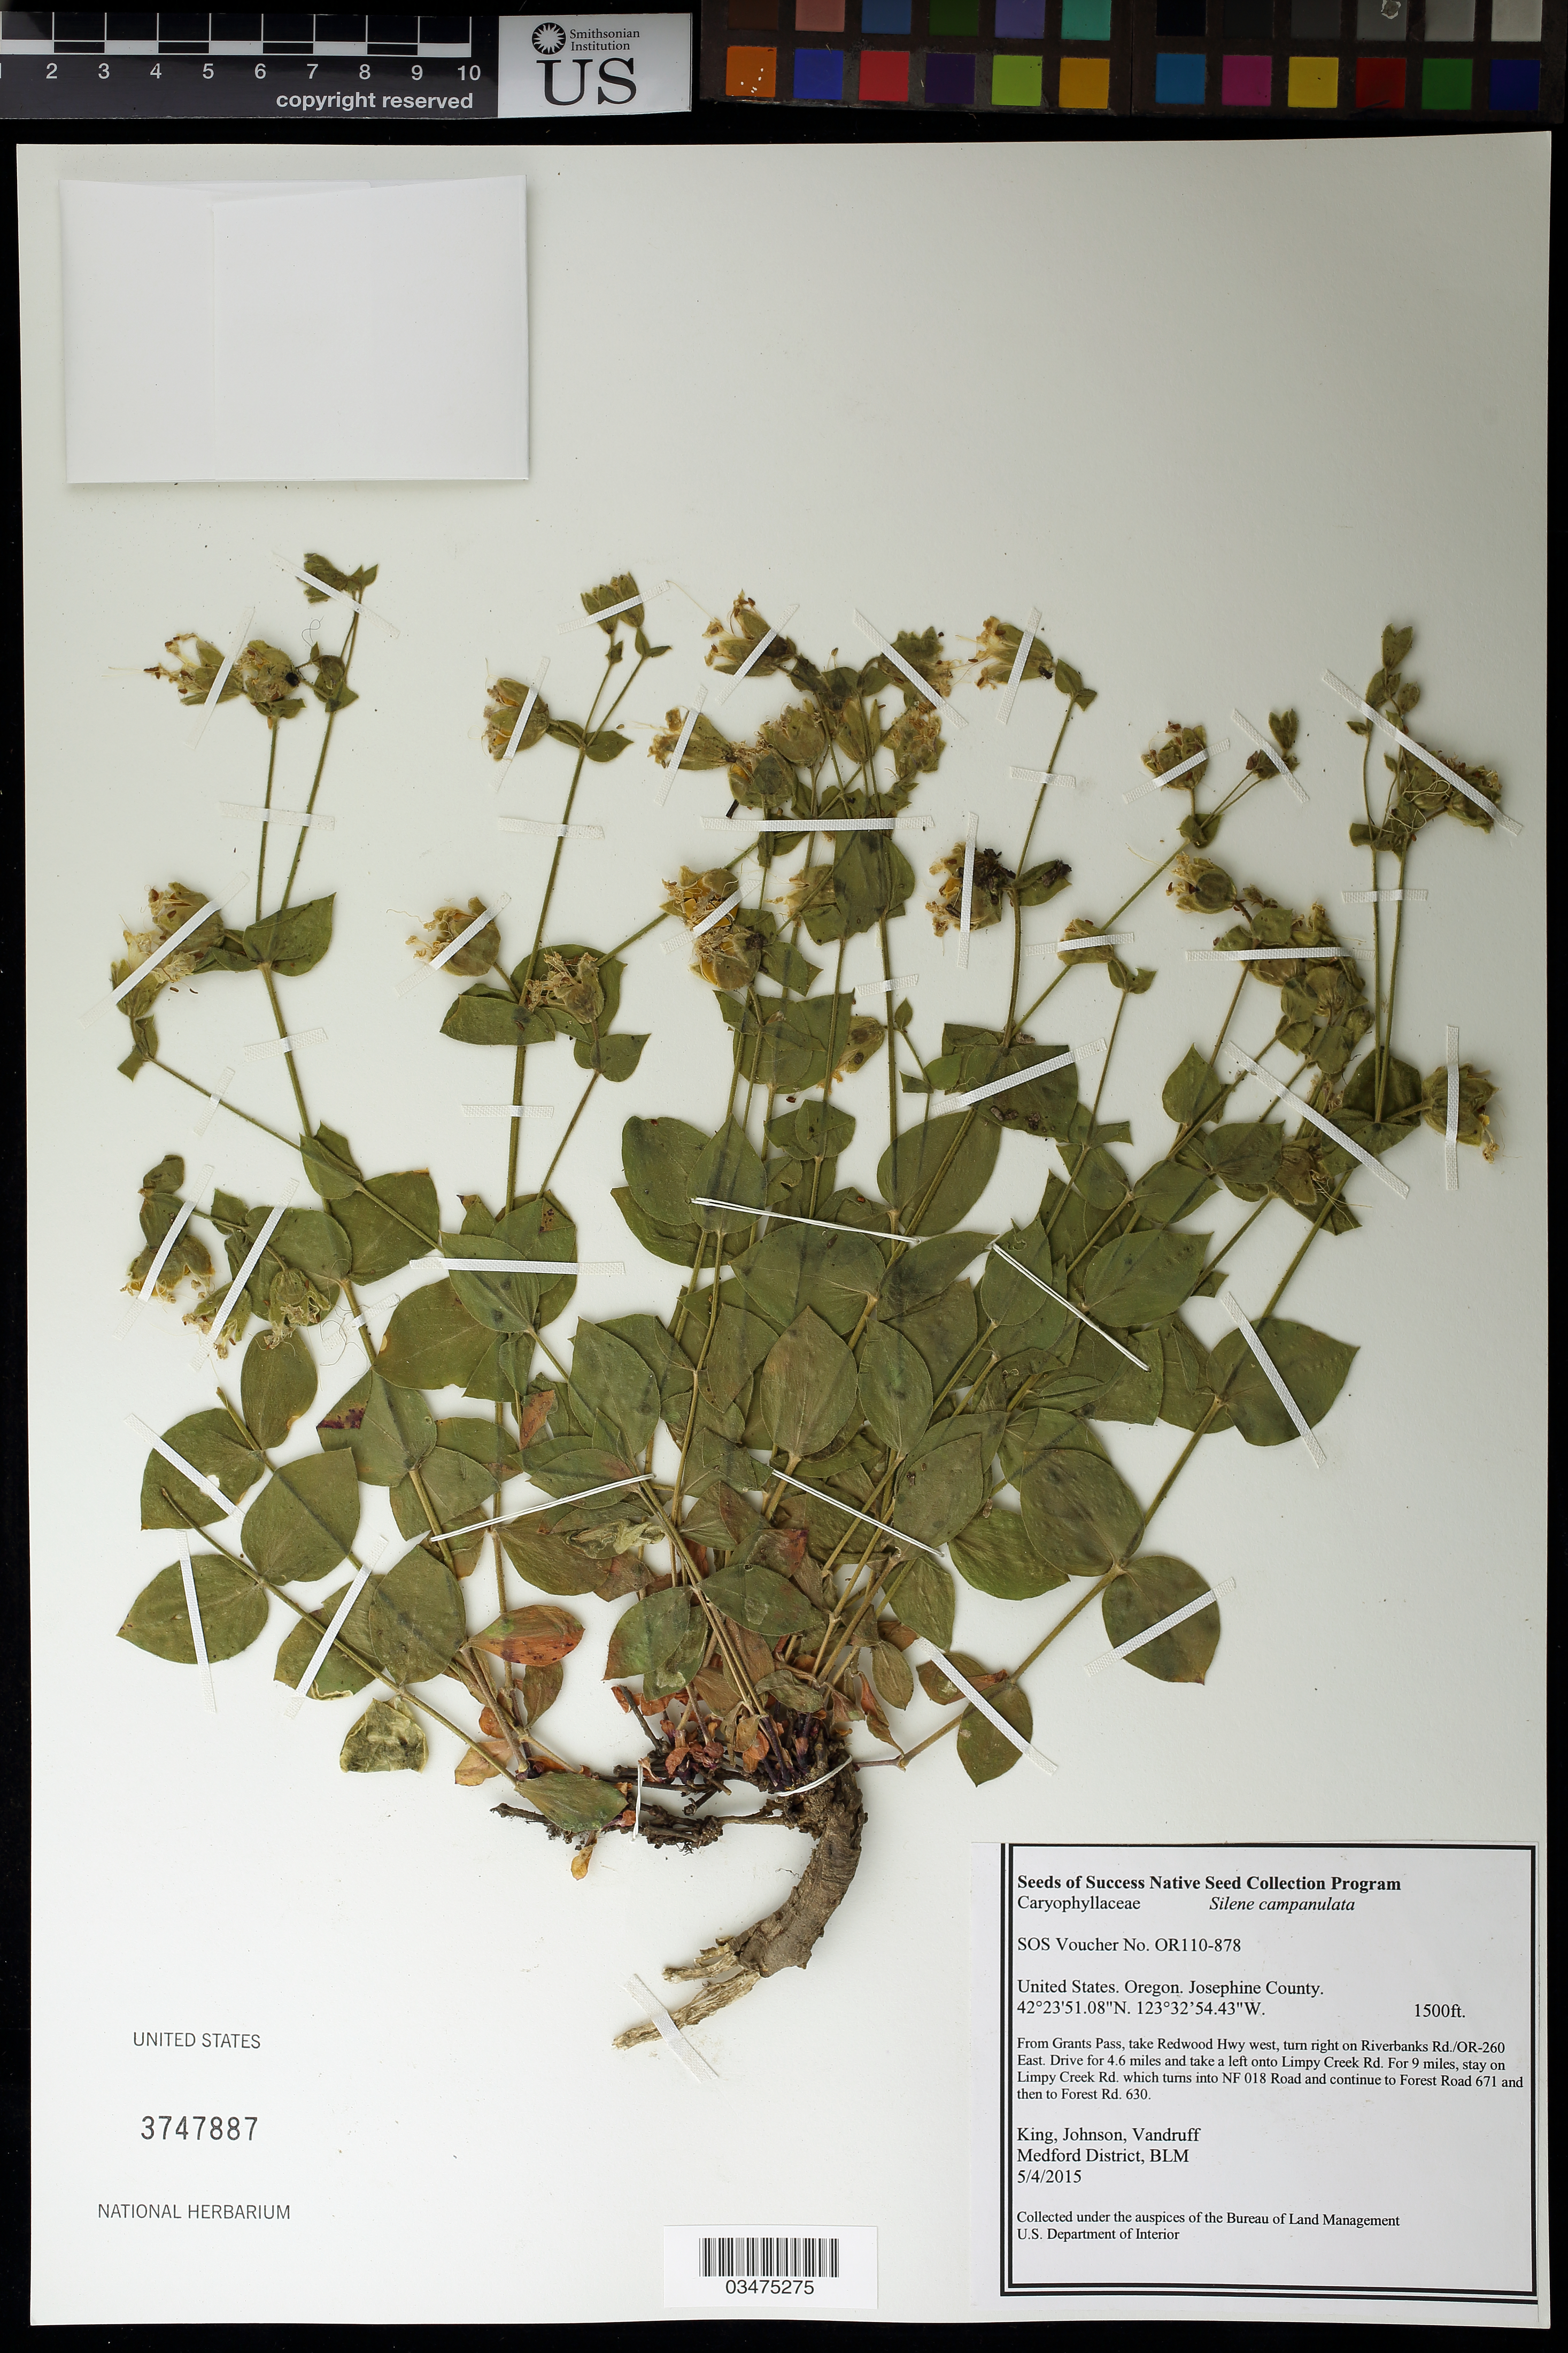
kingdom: Plantae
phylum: Tracheophyta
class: Magnoliopsida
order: Caryophyllales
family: Caryophyllaceae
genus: Silene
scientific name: Silene campanulata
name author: S. Watson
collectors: King, --, -- Johnson & -. Vandruff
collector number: OR110-878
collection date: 2015-05-04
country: United States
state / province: Oregon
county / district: Josephine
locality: Forest Rd 630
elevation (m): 457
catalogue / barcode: US 3747887